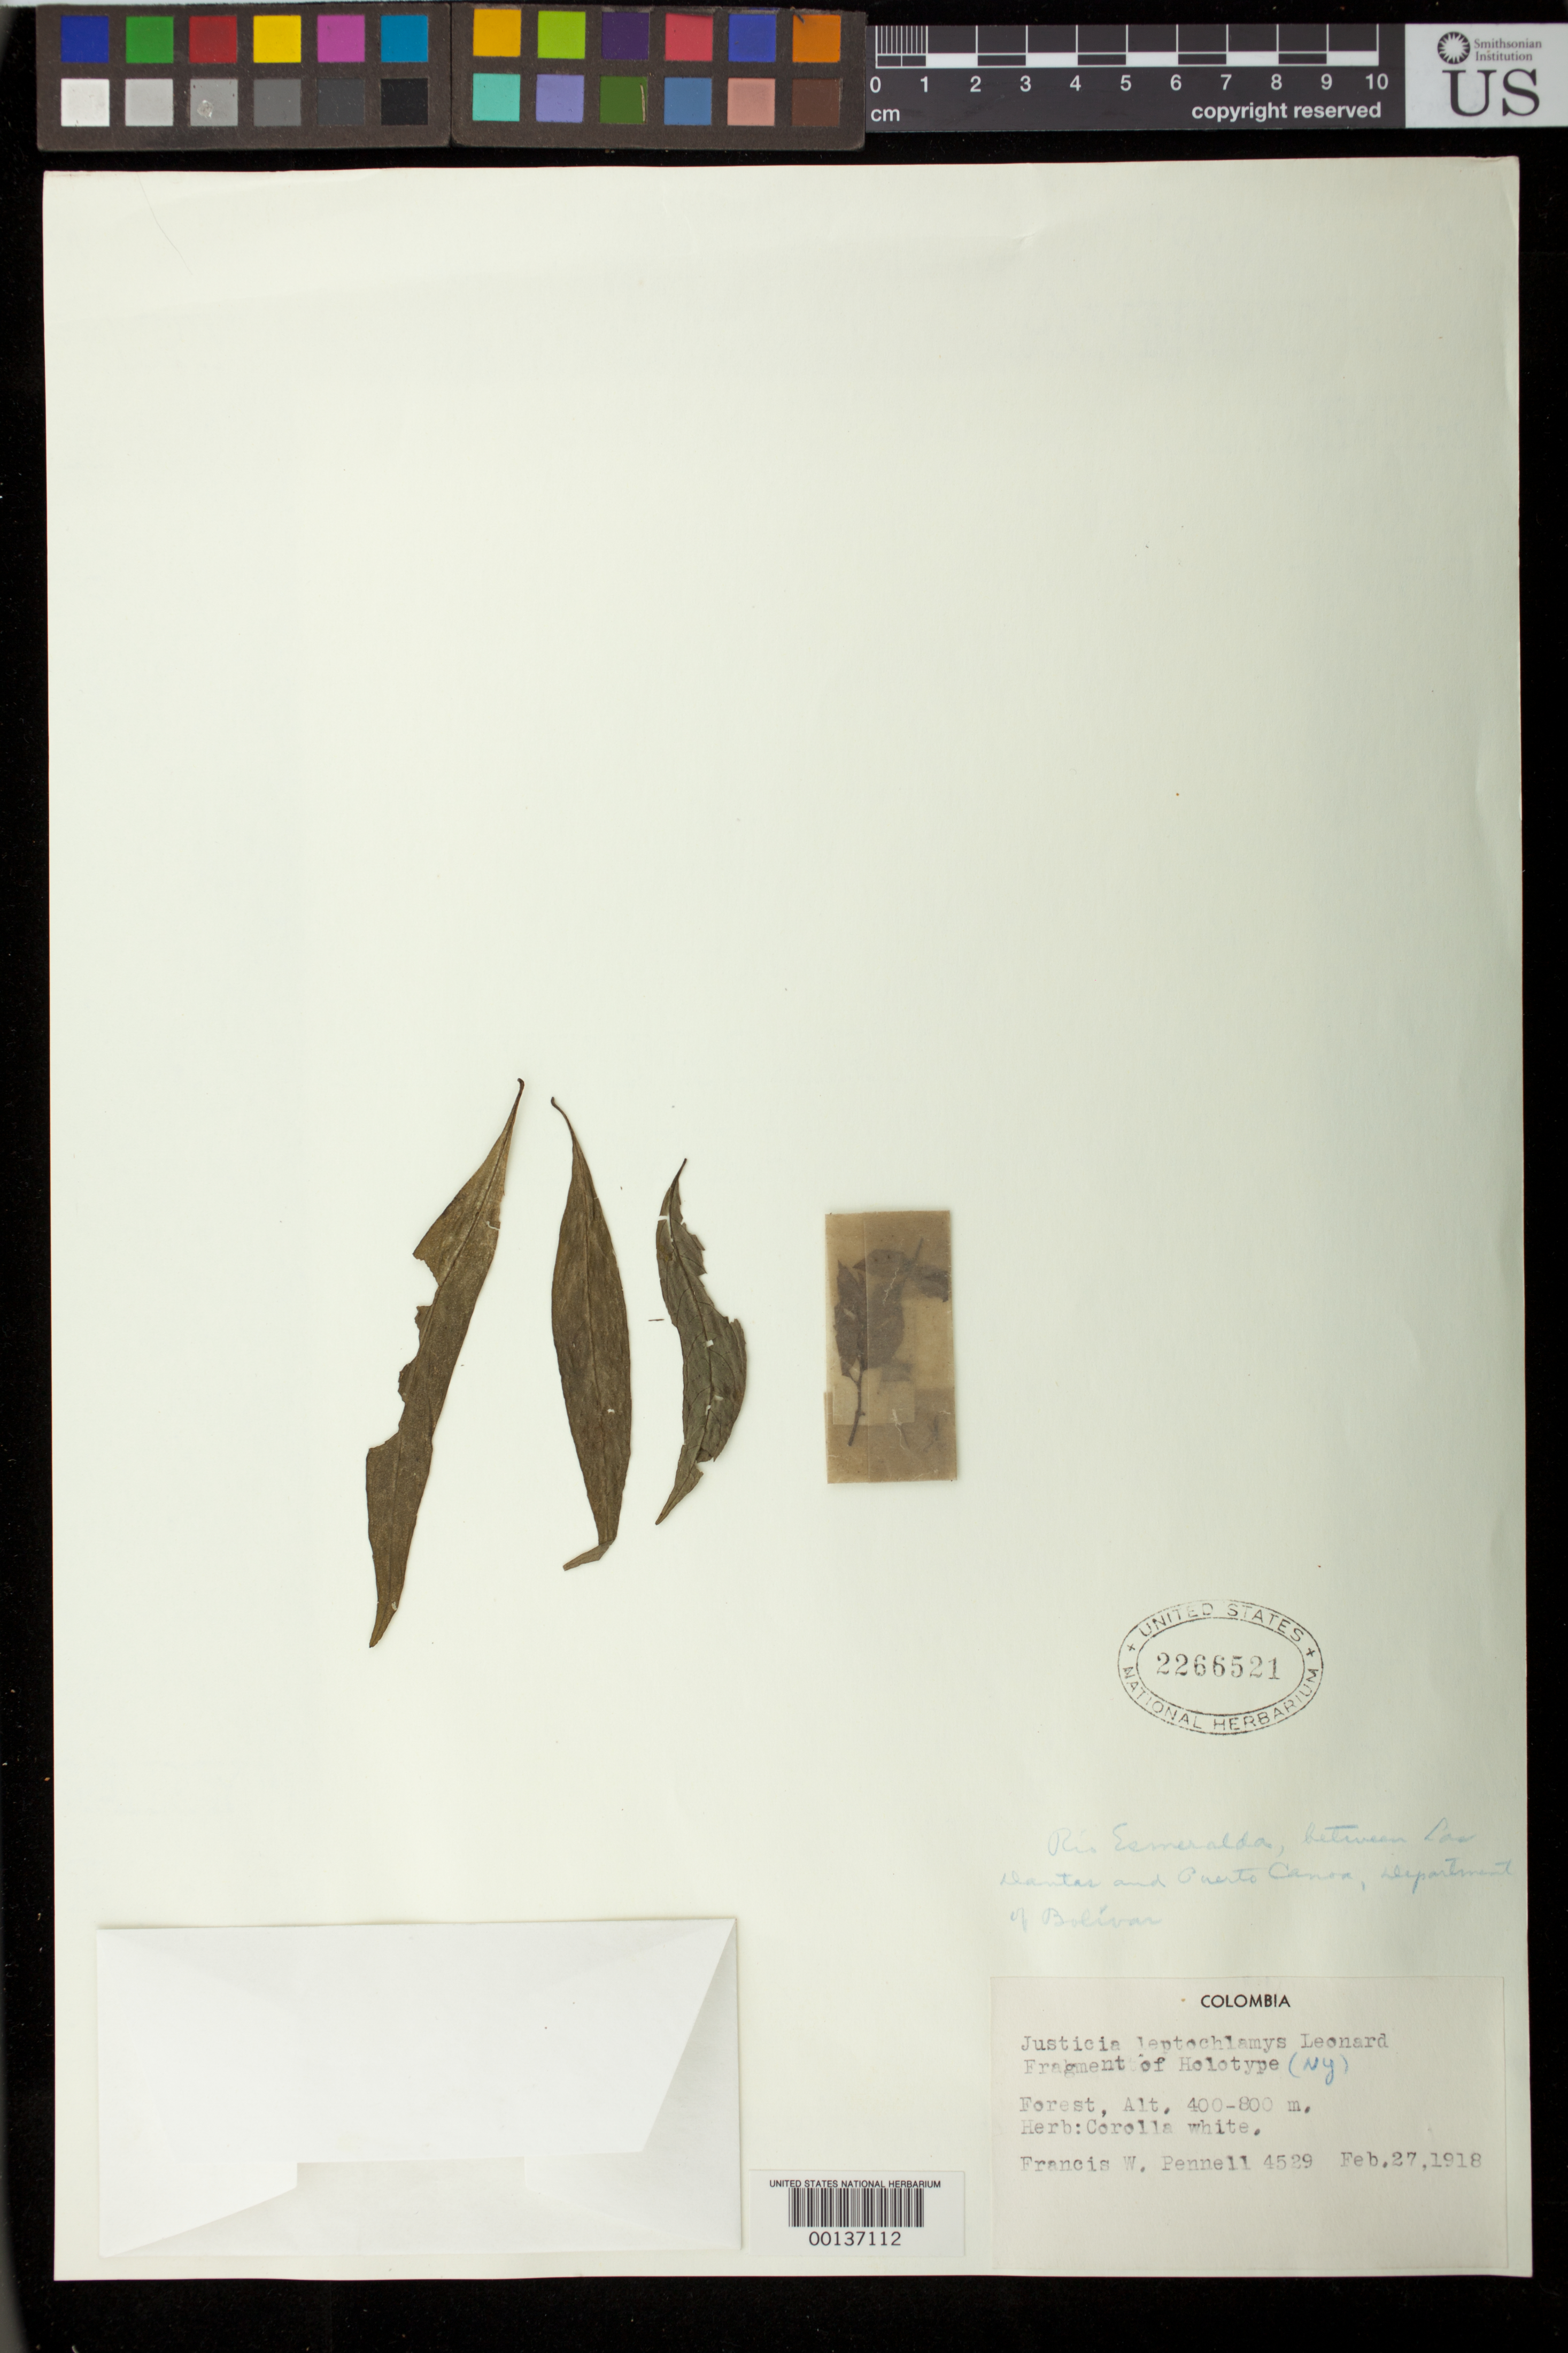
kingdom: Plantae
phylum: Tracheophyta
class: Magnoliopsida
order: Lamiales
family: Acanthaceae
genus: Justicia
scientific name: Justicia leptochlamys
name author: Leonard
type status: Isotype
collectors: F. W. Pennell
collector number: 4529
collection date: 1918-02-27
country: Colombia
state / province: Bolívar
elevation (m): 400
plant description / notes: Fragmentary material of (holo) type specimen ex herb. NY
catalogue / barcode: US 2266521